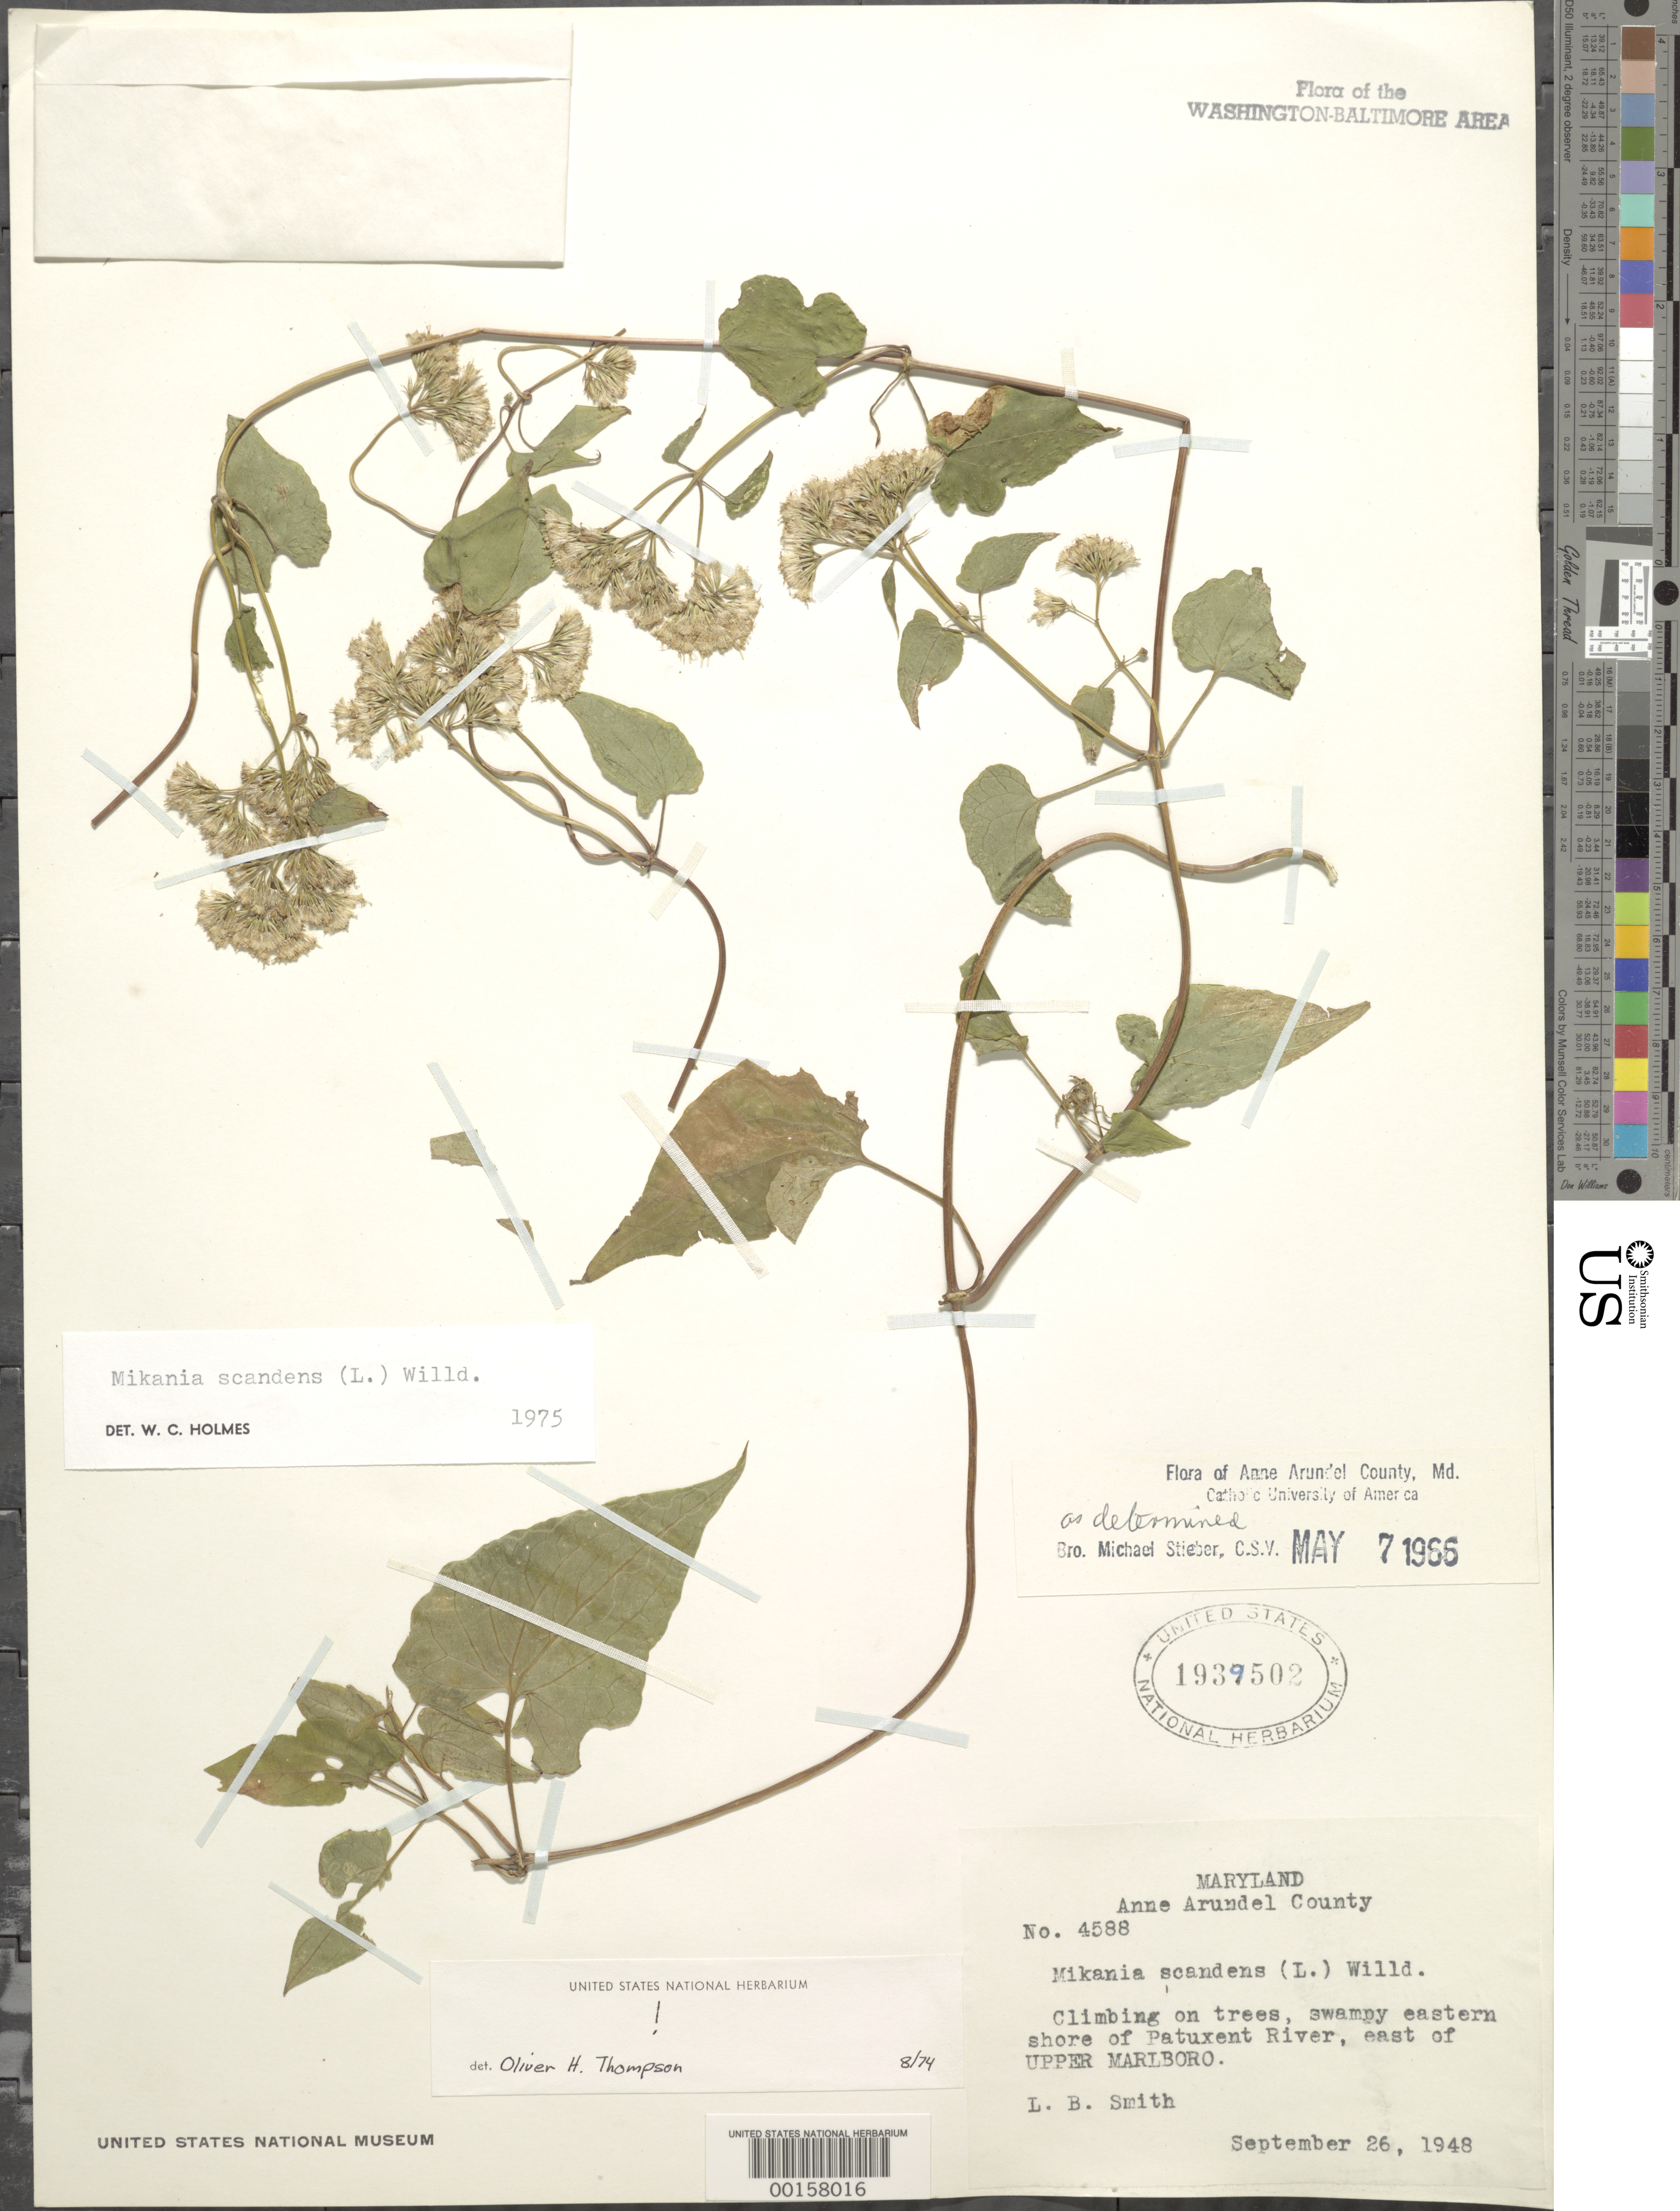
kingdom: Plantae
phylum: Tracheophyta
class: Magnoliopsida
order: Asterales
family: Asteraceae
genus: Mikania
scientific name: Mikania scandens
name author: (L.) Willd.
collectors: L. Smith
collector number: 4588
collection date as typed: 26 Sep 1948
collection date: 1948-09-26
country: United States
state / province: Maryland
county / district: Prince George's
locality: Patuxent River east of Upper Marlboro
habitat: Swampy eastern shore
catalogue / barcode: US 1939502